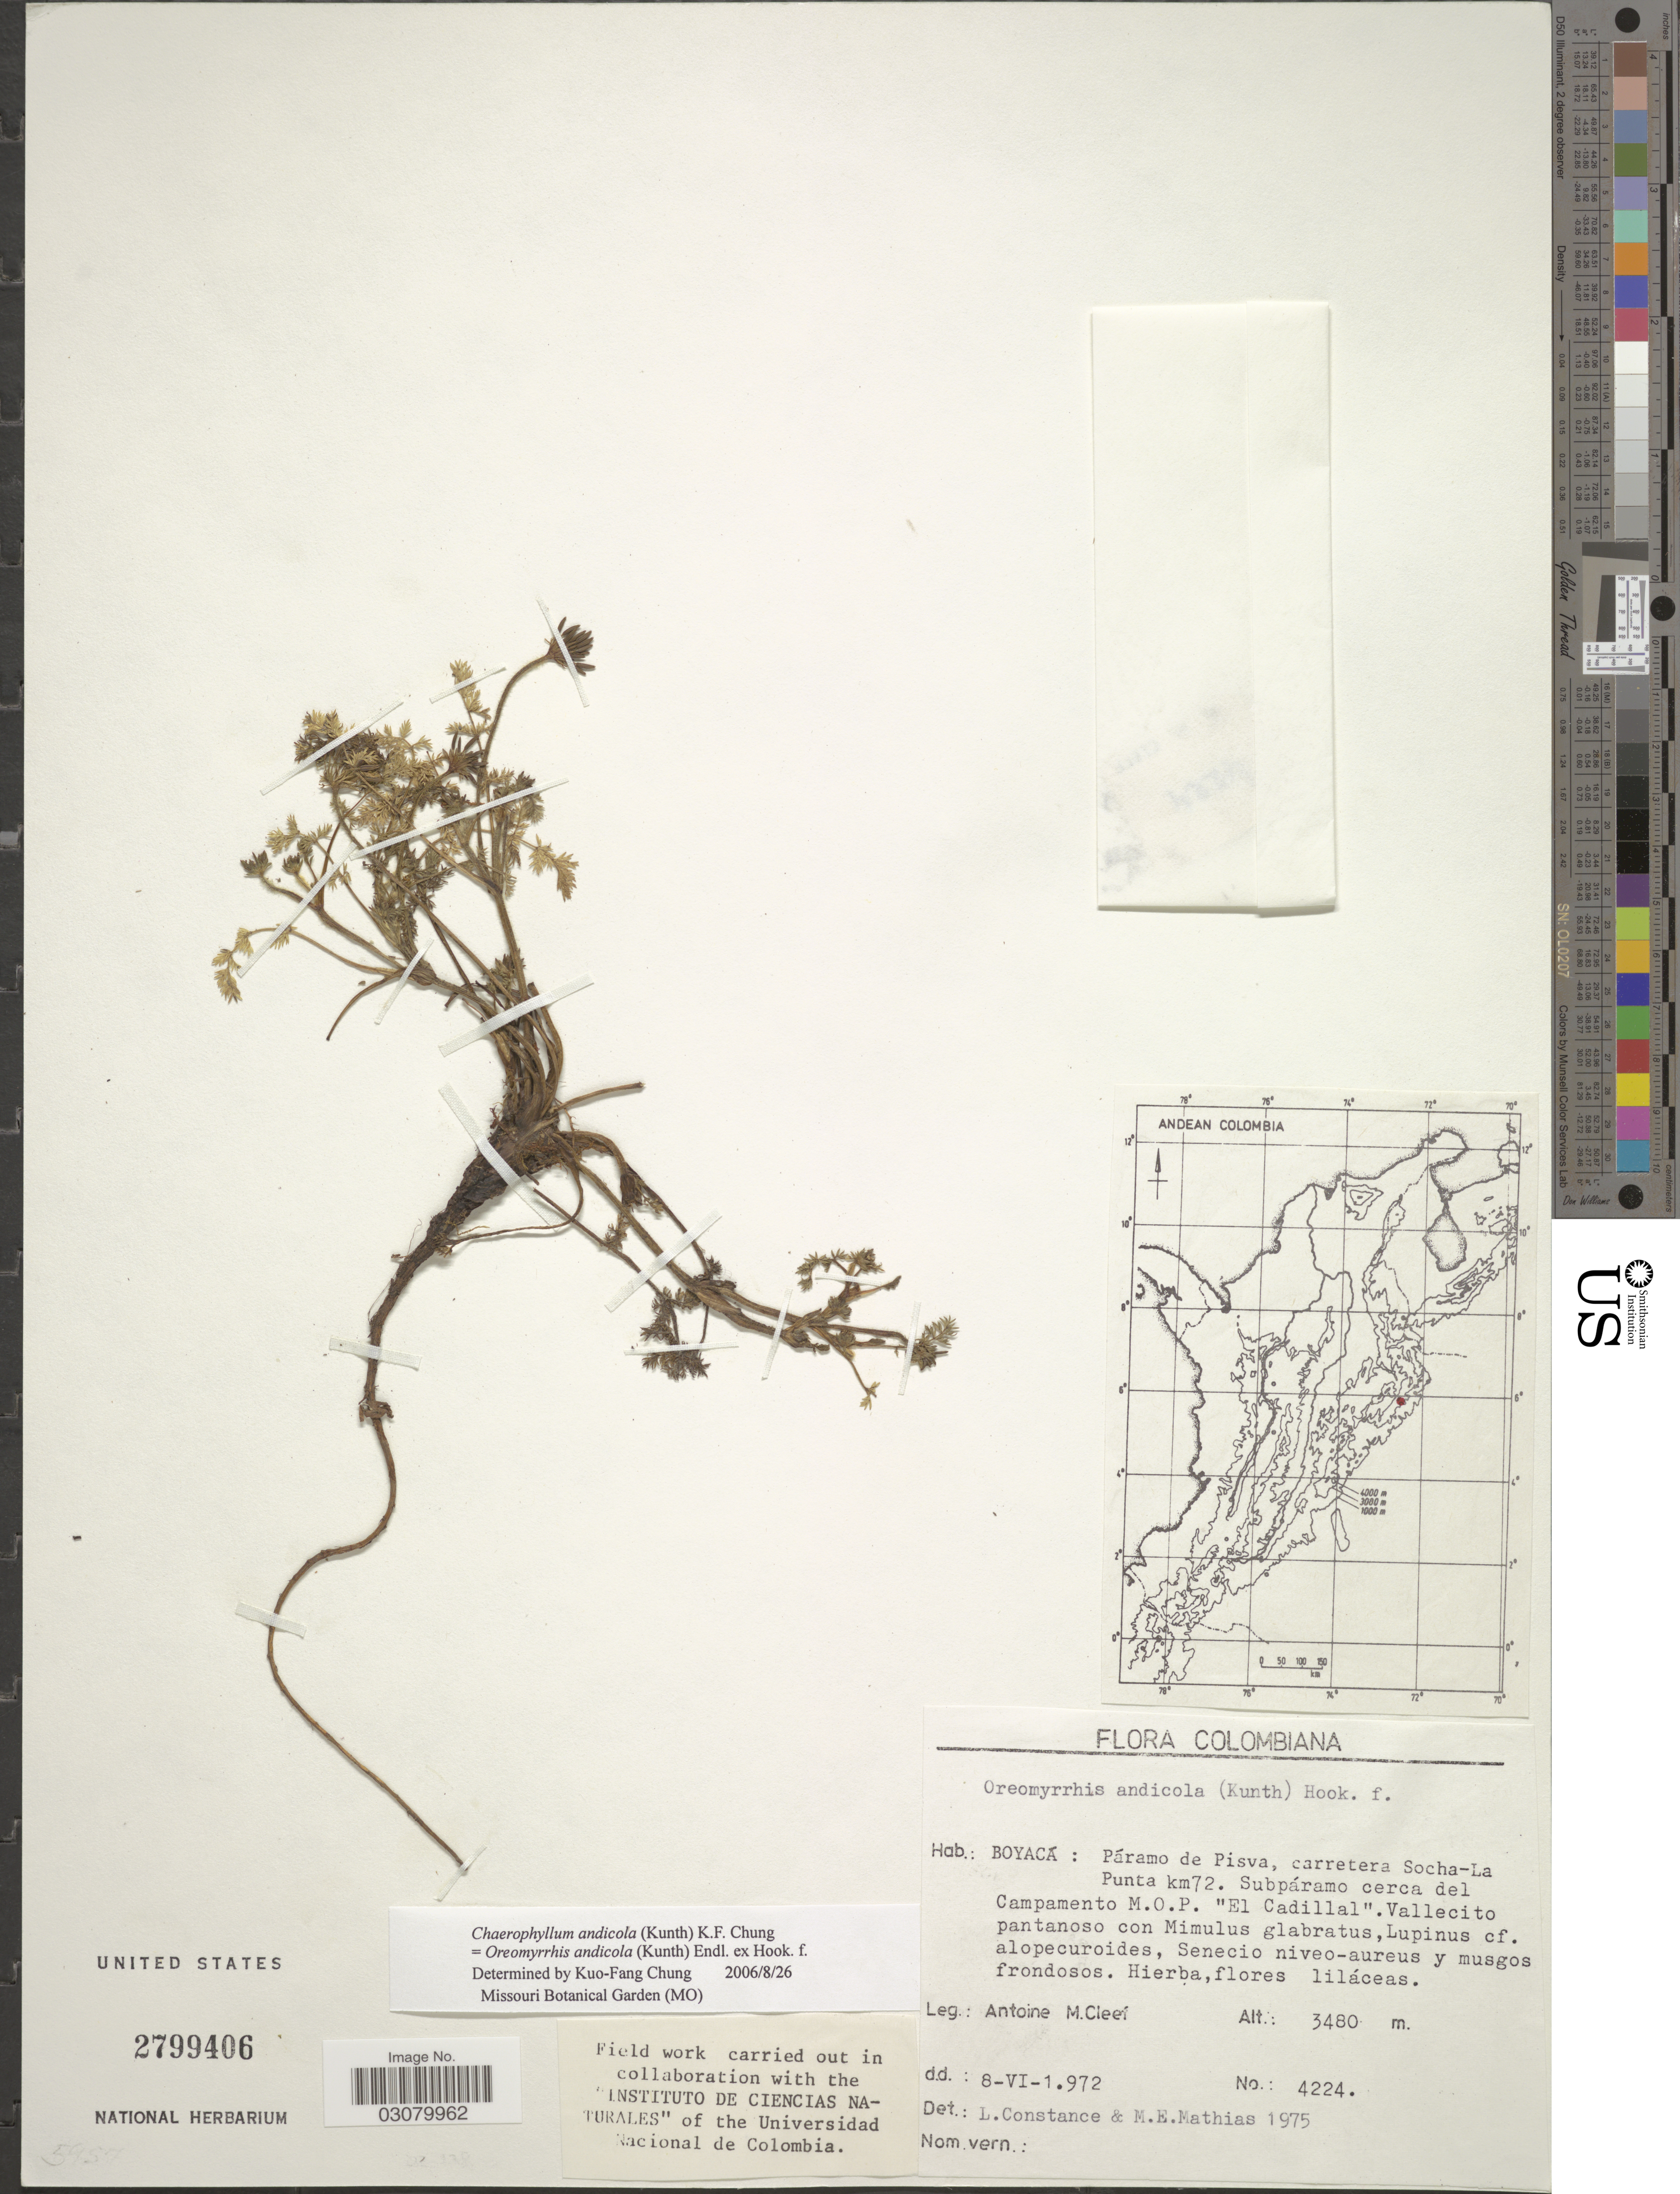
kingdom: Plantae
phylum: Tracheophyta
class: Magnoliopsida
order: Apiales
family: Apiaceae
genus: Oreomyrrhis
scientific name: Oreomyrrhis andicola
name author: (Kunth) Endl. ex Hook. f.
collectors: A. M. Cleef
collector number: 4224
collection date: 1972-06-08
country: Colombia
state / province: Boyacá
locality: Páramo de Pisva, carretera Socha-La Punta km72. Subpáramo cerca del Campamento M.O.P. "El Cadillal".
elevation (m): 3480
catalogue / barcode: US 2799406